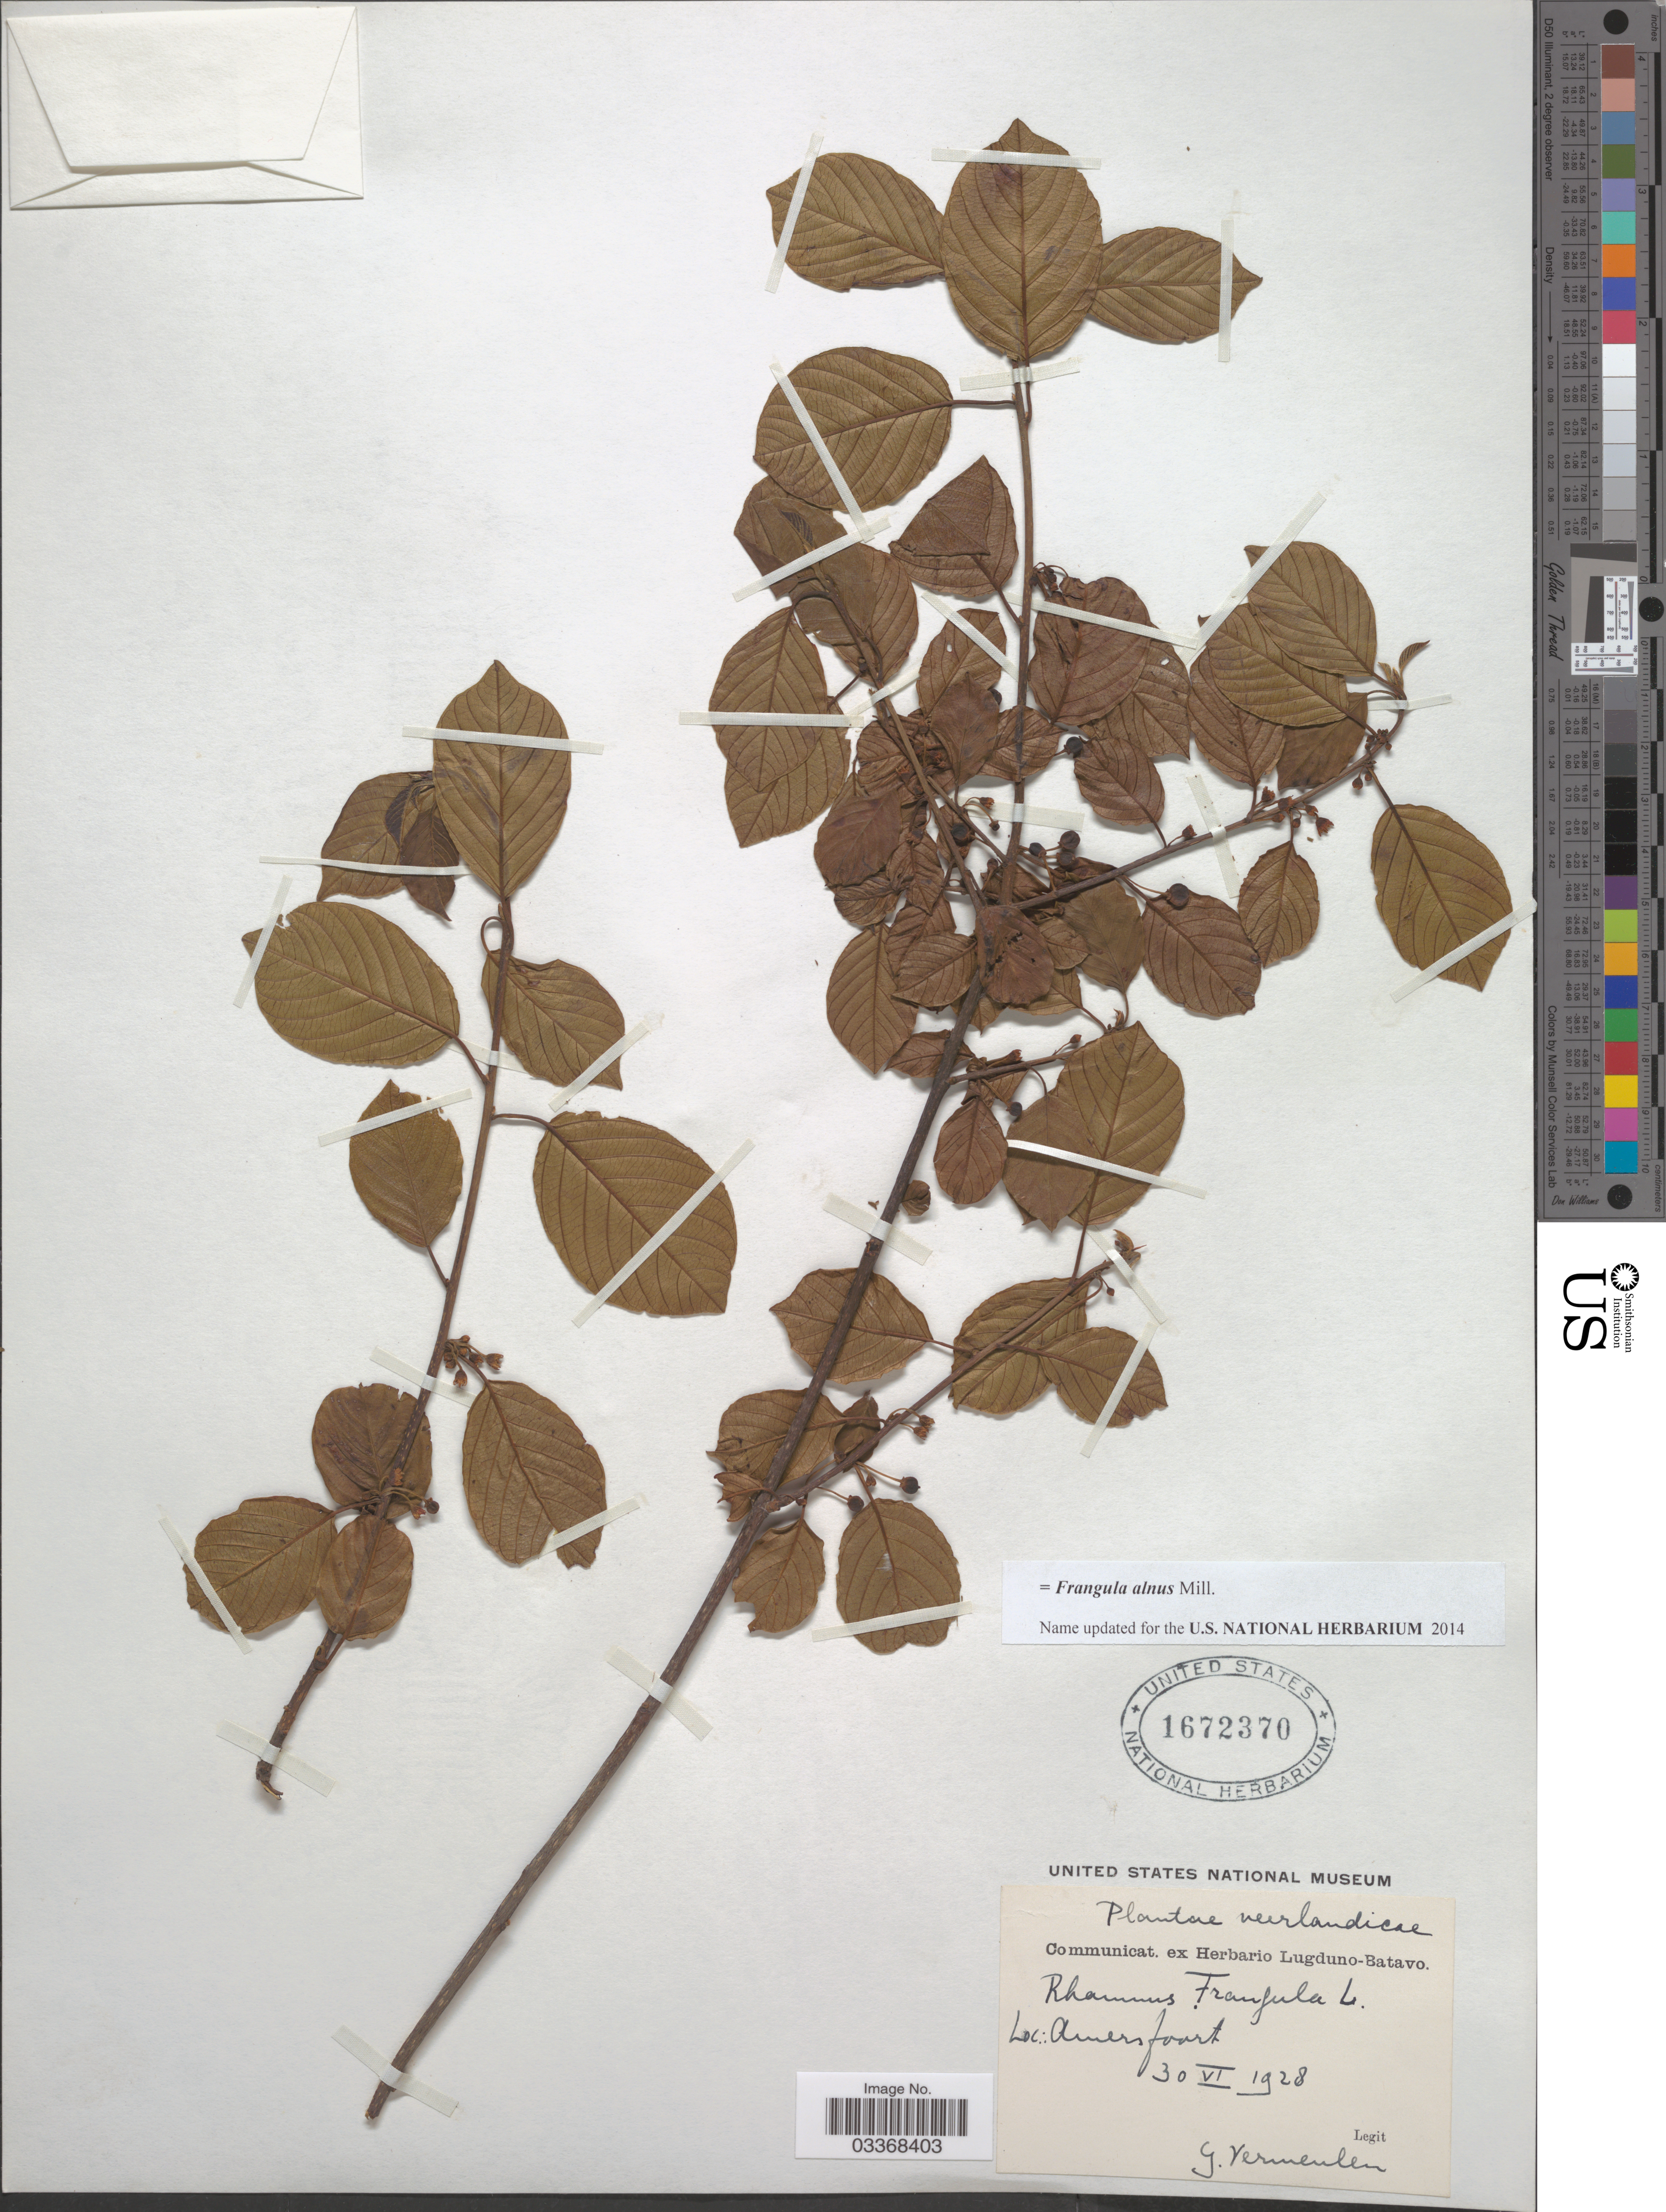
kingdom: Plantae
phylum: Tracheophyta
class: Magnoliopsida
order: Rosales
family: Rhamnaceae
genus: Frangula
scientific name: Frangula alnus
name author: Mill.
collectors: G. Vermeulen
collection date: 1928-06-30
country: Netherlands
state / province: Utrecht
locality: Amersfoort.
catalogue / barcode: US 1672370